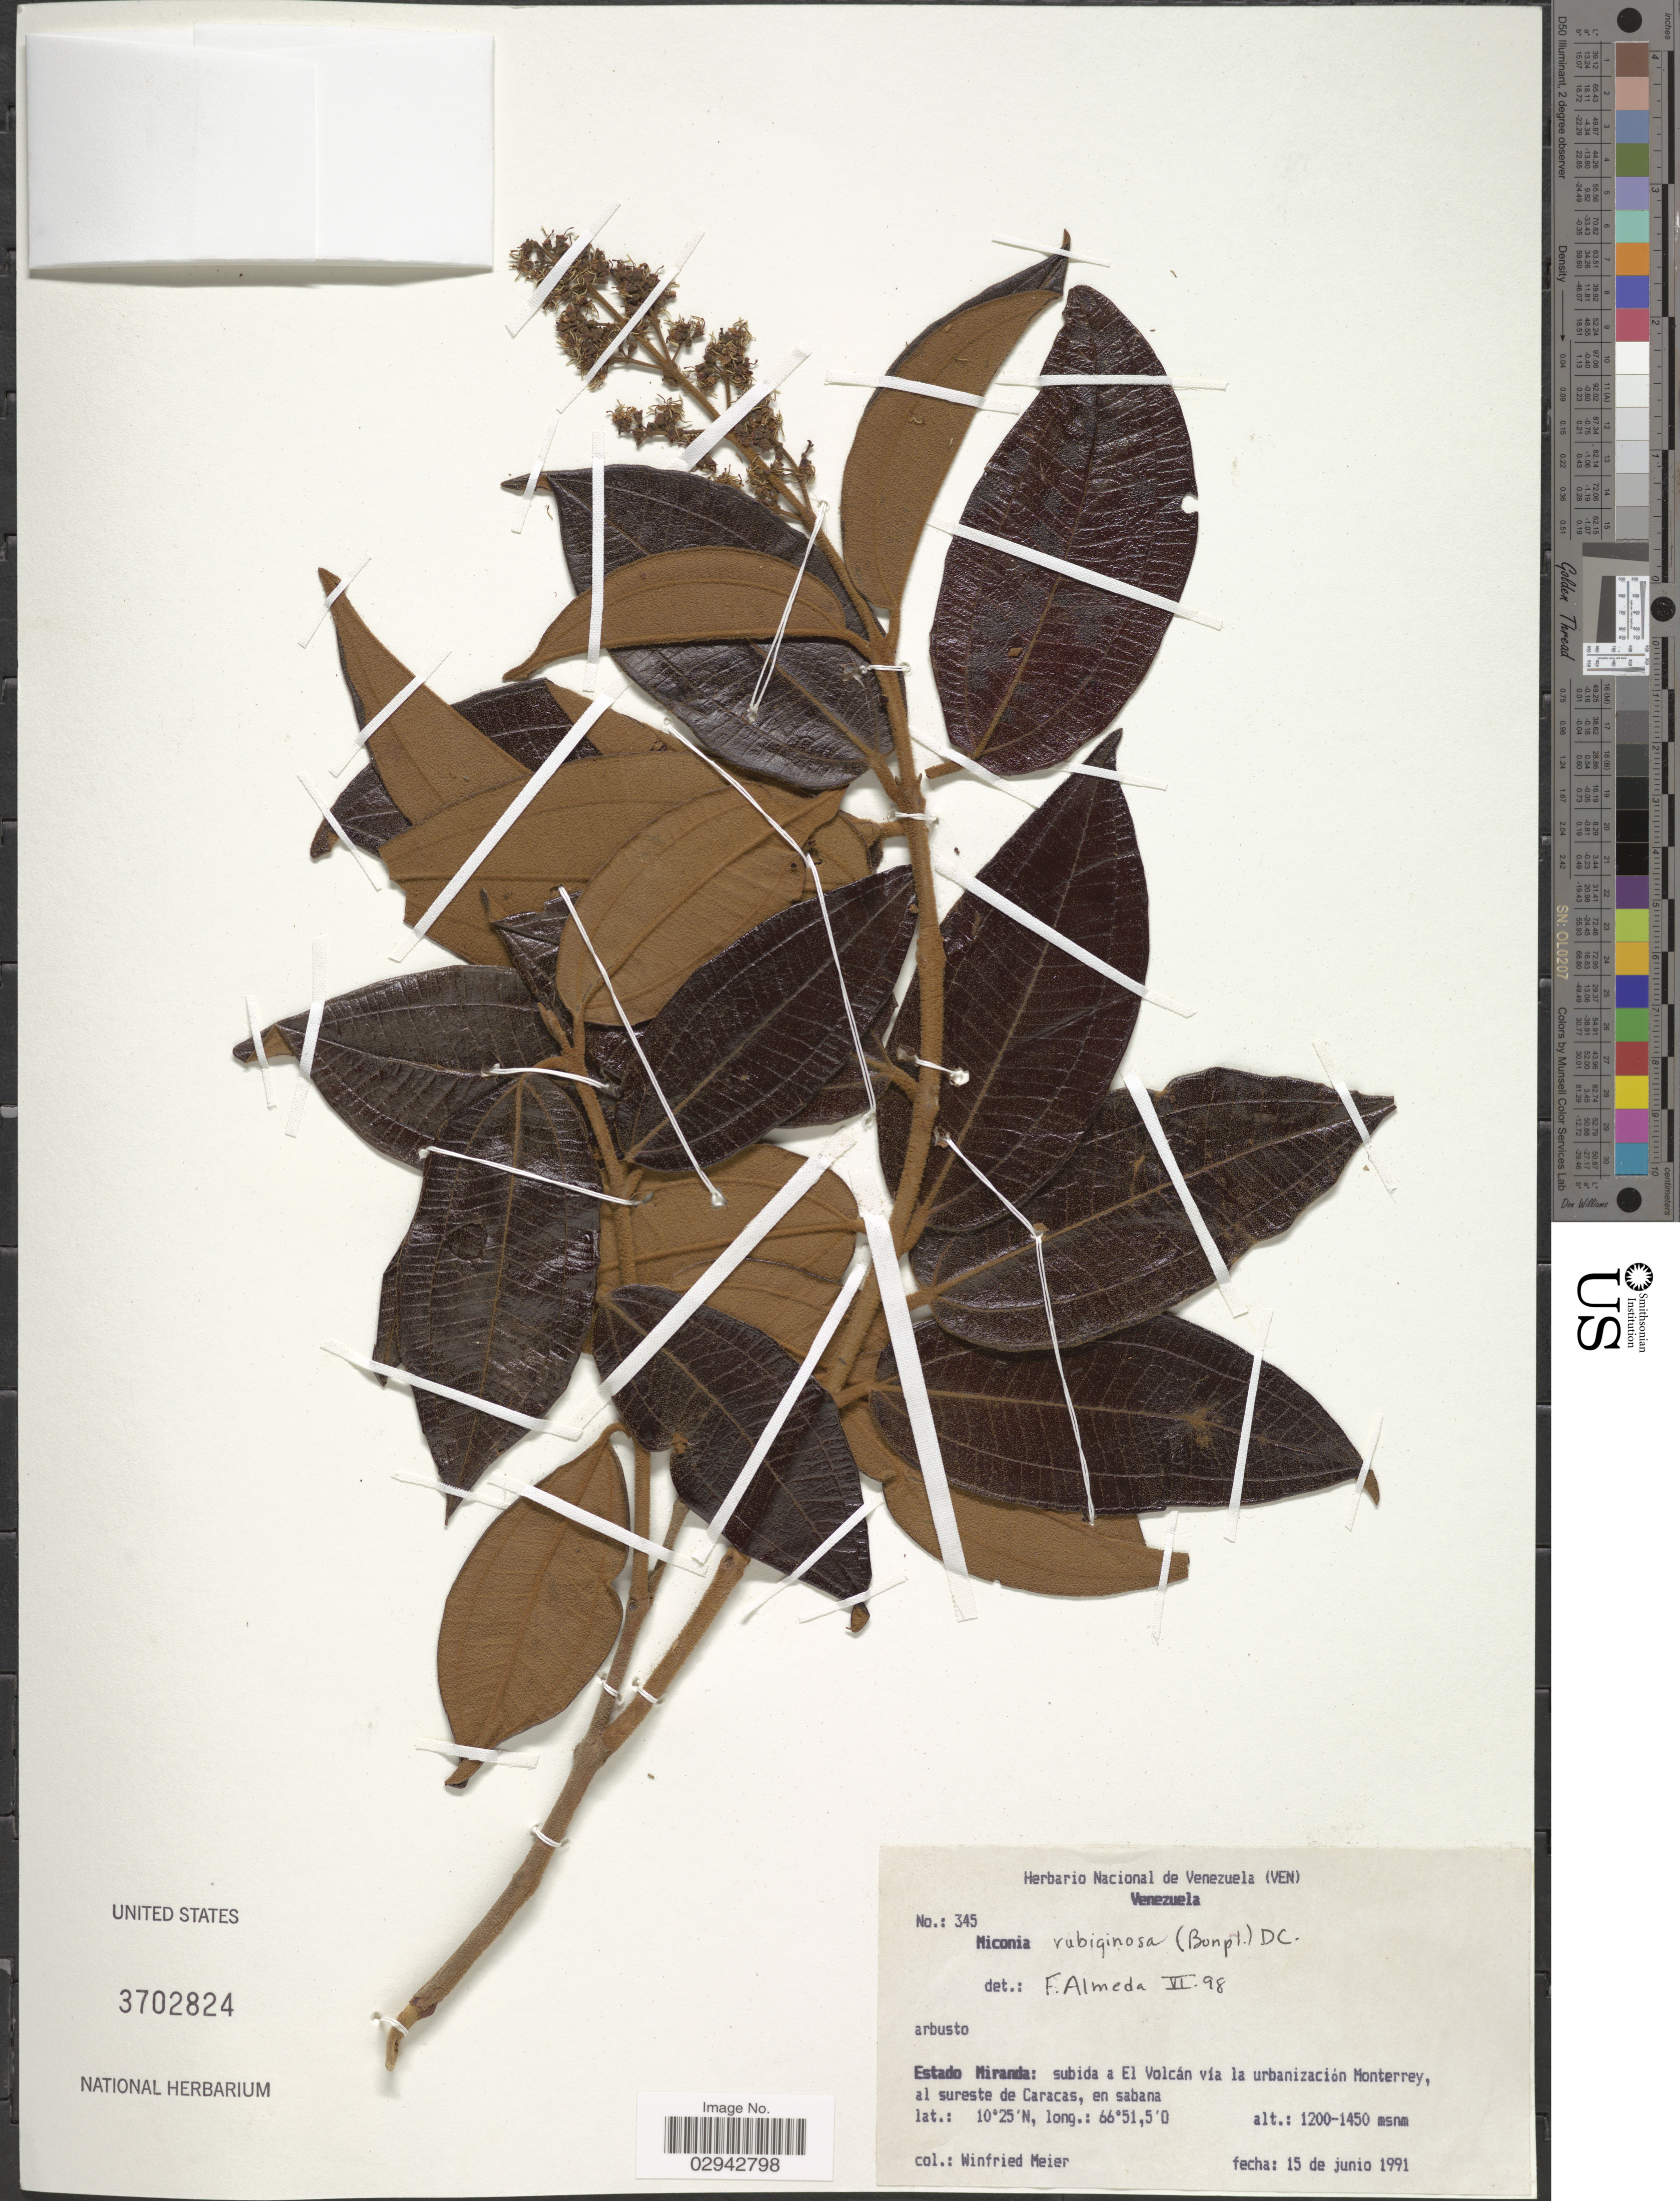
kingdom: Plantae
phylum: Tracheophyta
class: Magnoliopsida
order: Myrtales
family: Melastomataceae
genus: Miconia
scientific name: Miconia rubiginosa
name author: (Bonpl.) DC.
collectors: W. Meier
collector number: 345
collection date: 1991-06-15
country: Venezuela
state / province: Miranda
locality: Subida a El Volcán vía la urbanización Monterrey, al sureste de Caracas.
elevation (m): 1200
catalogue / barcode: US 3702824